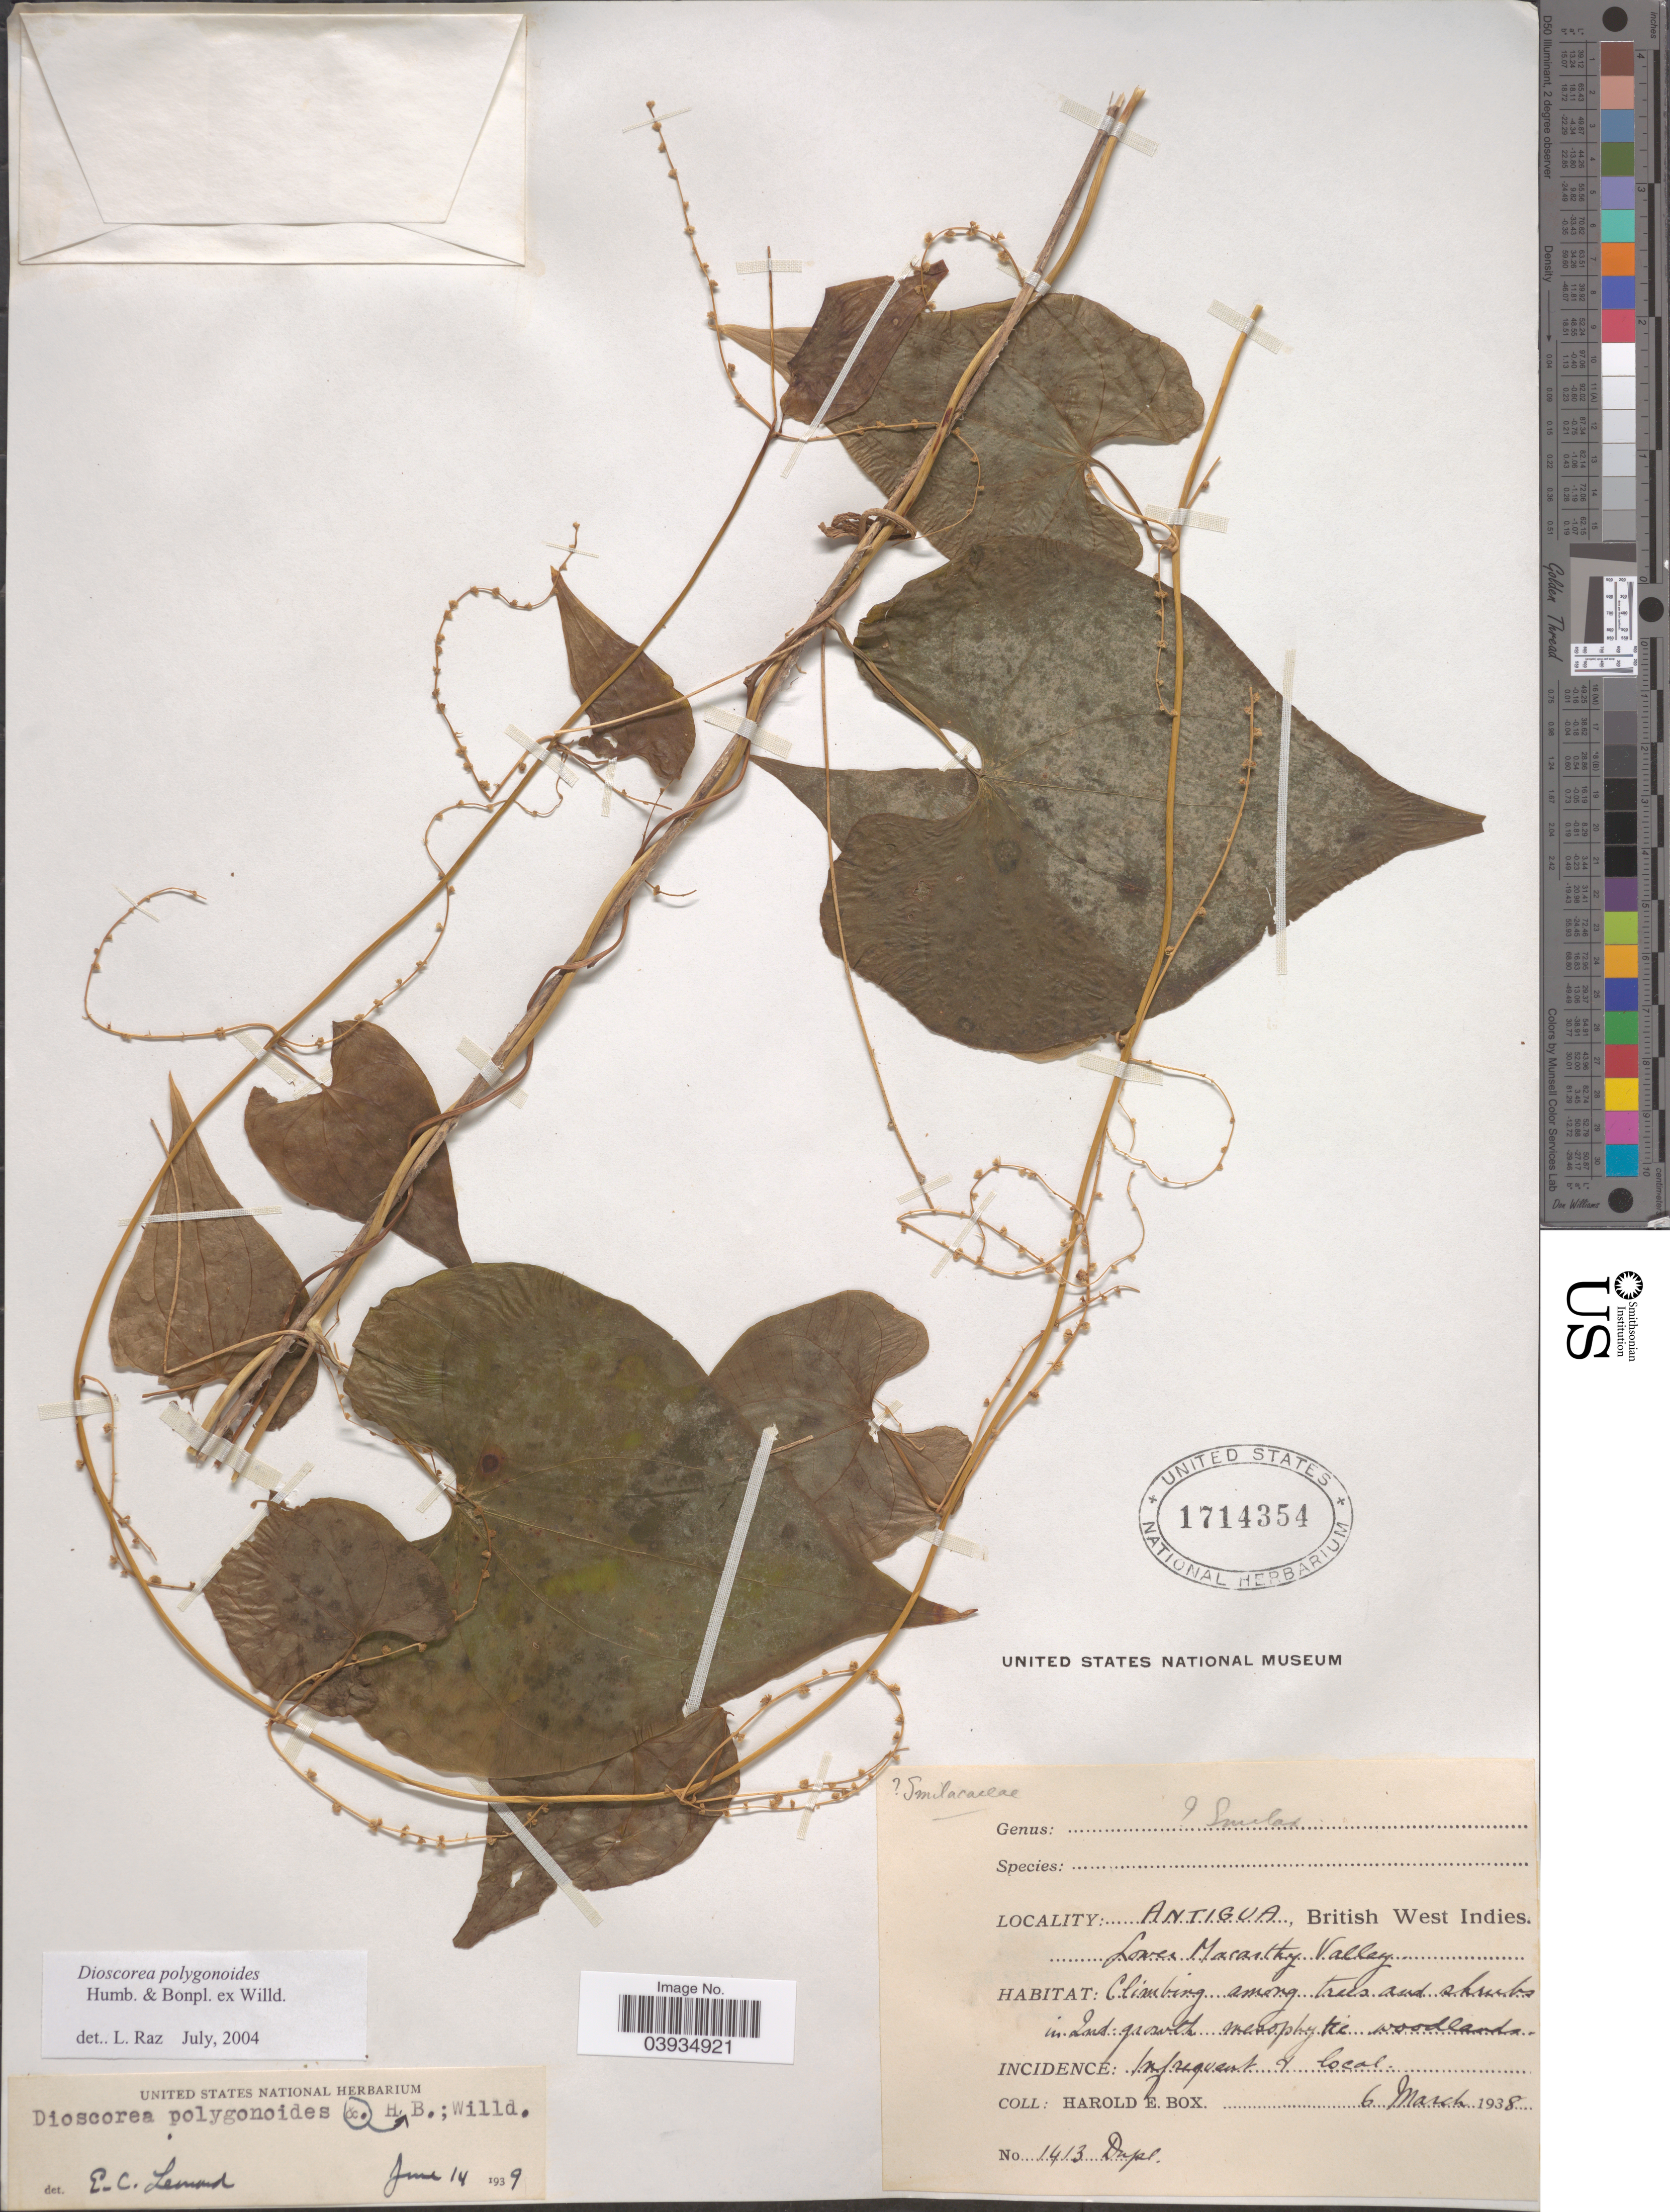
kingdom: Plantae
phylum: Tracheophyta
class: Liliopsida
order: Dioscoreales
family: Dioscoreaceae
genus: Dioscorea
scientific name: Dioscorea polygonoides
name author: Humb. & Bonpl. ex Willd.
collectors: H. E. Box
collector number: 1413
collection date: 1938-03-06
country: Antigua and Barbuda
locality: Antigua, British West Indies. Lower Macarthy Valley.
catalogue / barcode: US 1714354